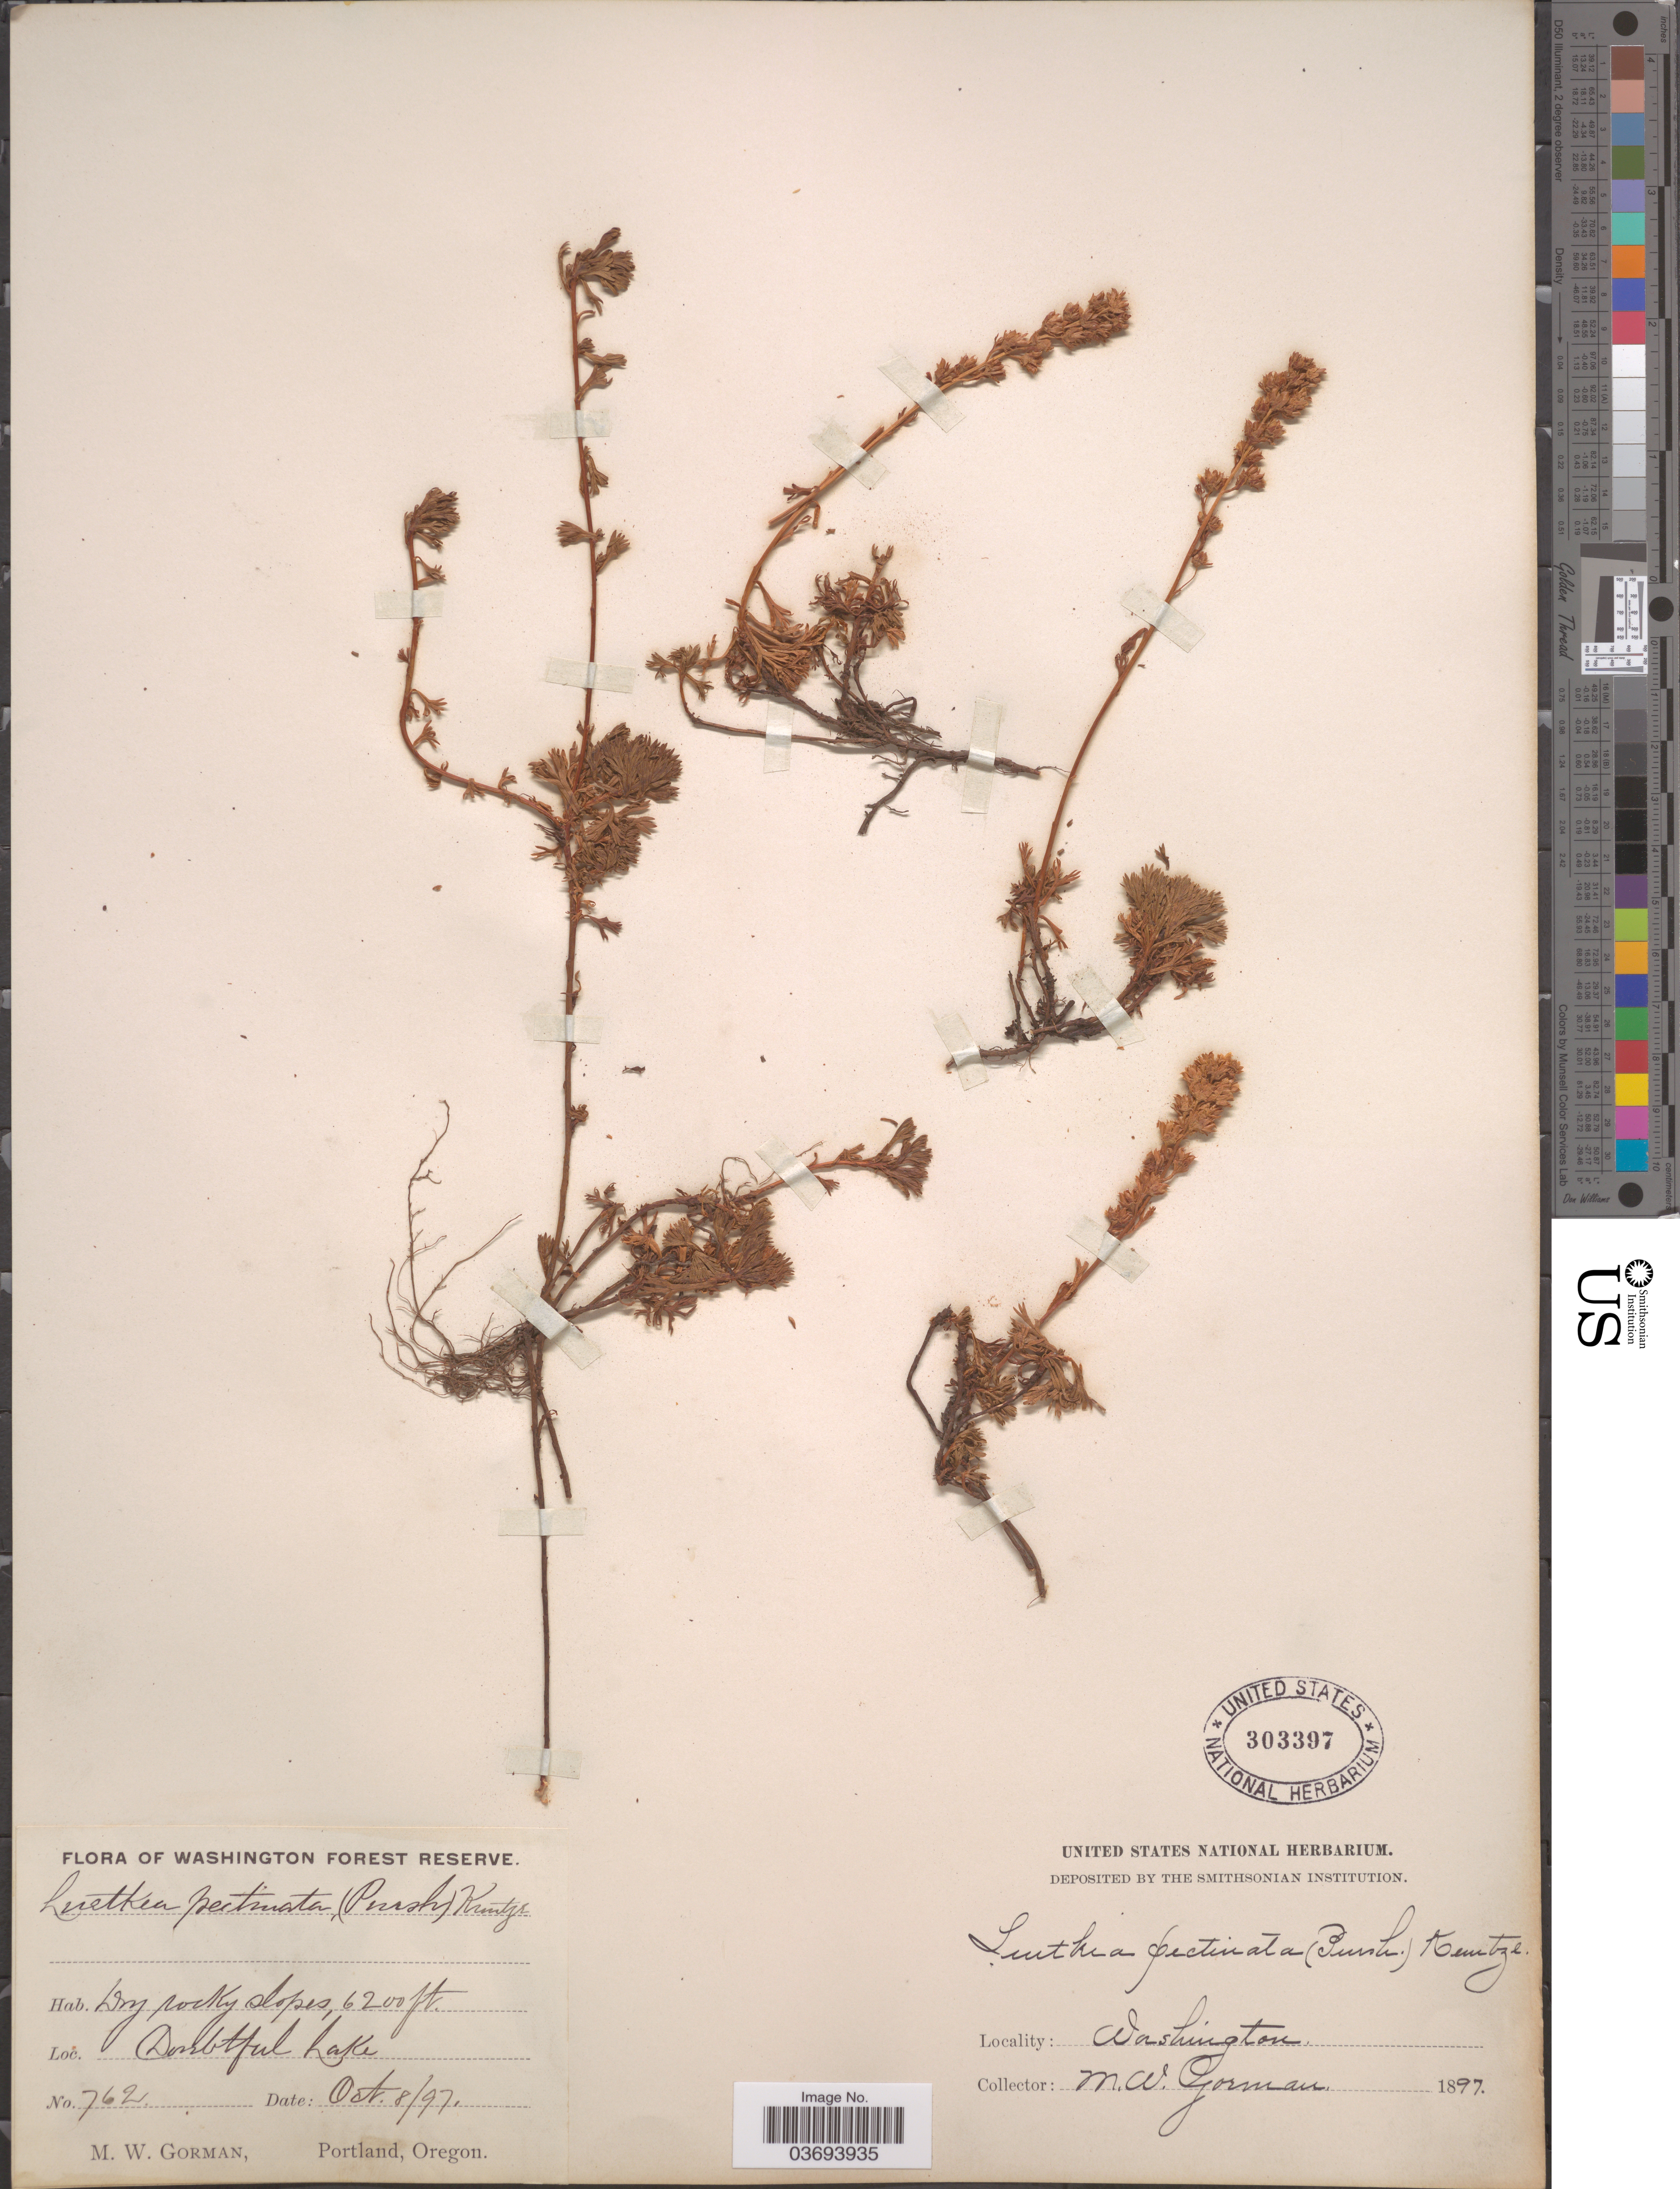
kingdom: Plantae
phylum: Tracheophyta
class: Magnoliopsida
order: Rosales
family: Rosaceae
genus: Luetkea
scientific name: Luetkea pectinata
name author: (Pursh) Kuntze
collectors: M. W. Gorman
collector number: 762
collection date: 1897-10-08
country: United States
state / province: Washington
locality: Washington Forest Reserve. Doubtful Lake.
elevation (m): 1890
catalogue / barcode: US 303397